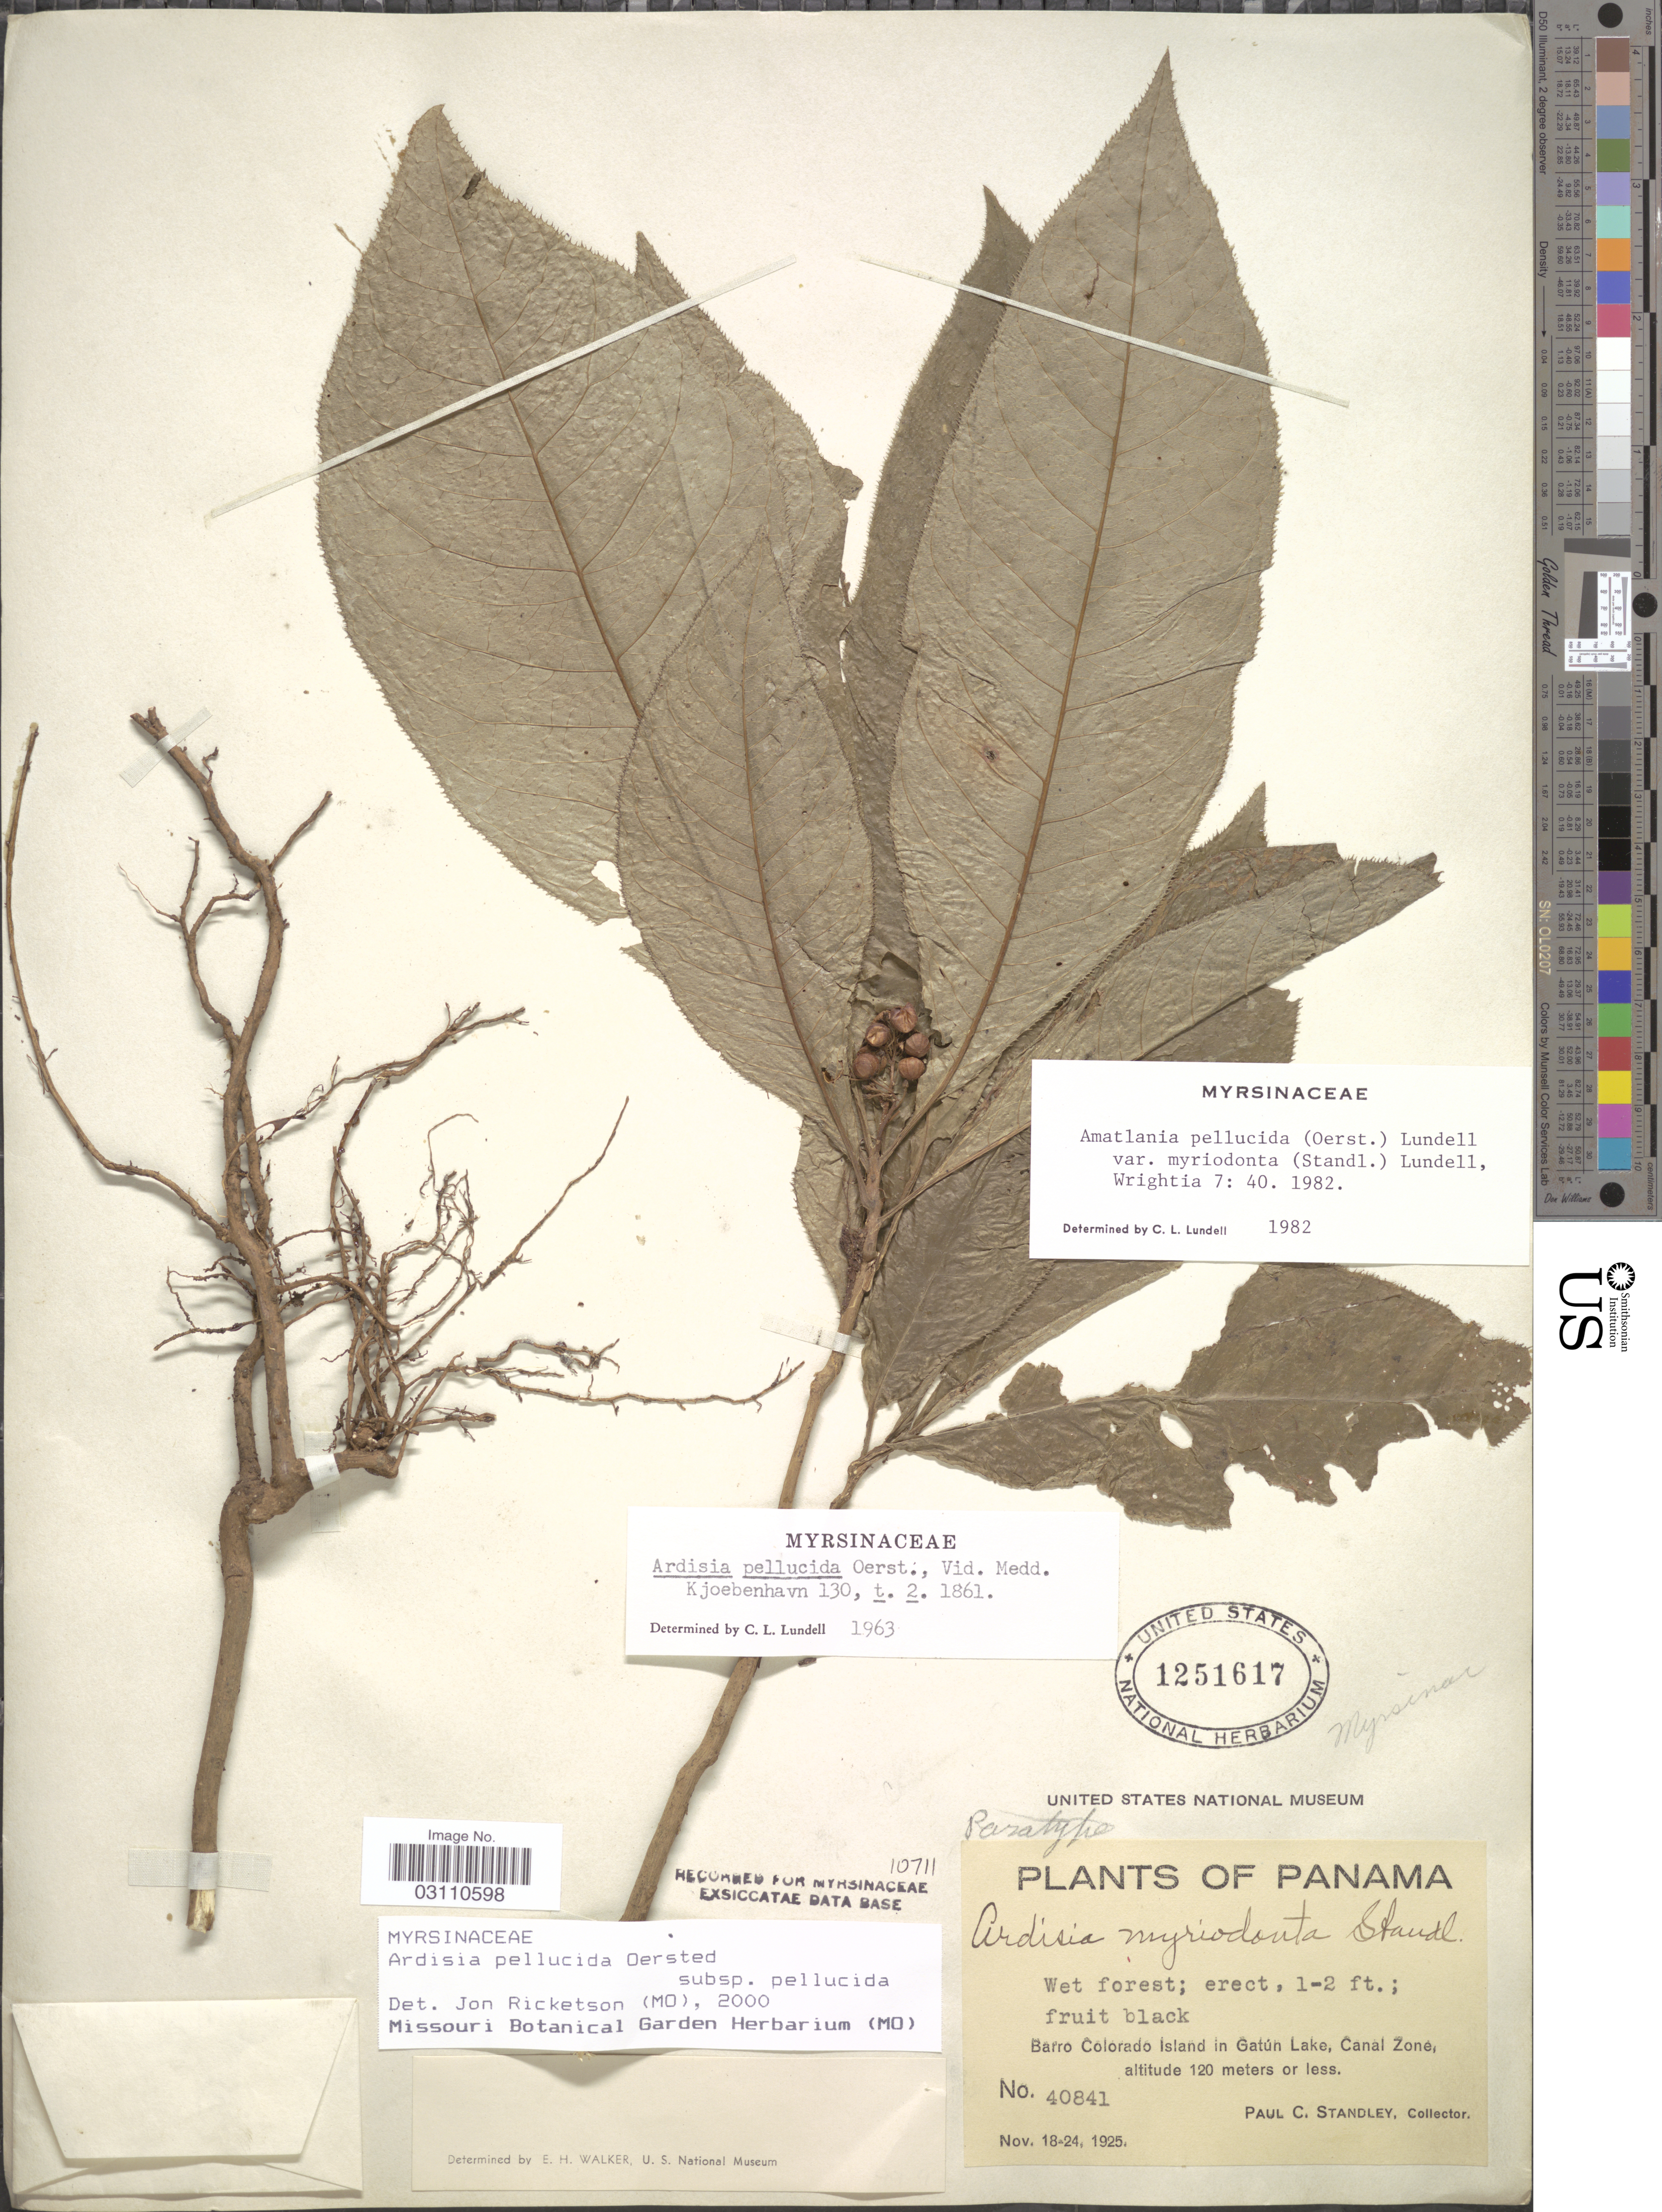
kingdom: Plantae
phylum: Tracheophyta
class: Magnoliopsida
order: Ericales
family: Primulaceae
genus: Ardisia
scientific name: Ardisia pellucida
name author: Oerst.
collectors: P. C. Standley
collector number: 40841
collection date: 1925-11-18/1925-11-24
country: Panama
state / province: Panamá Oeste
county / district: Canal Zone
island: Barro Colorado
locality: Barro Colorado Island in Gatún Lake, Canal Zone.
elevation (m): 120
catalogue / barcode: US 1251617